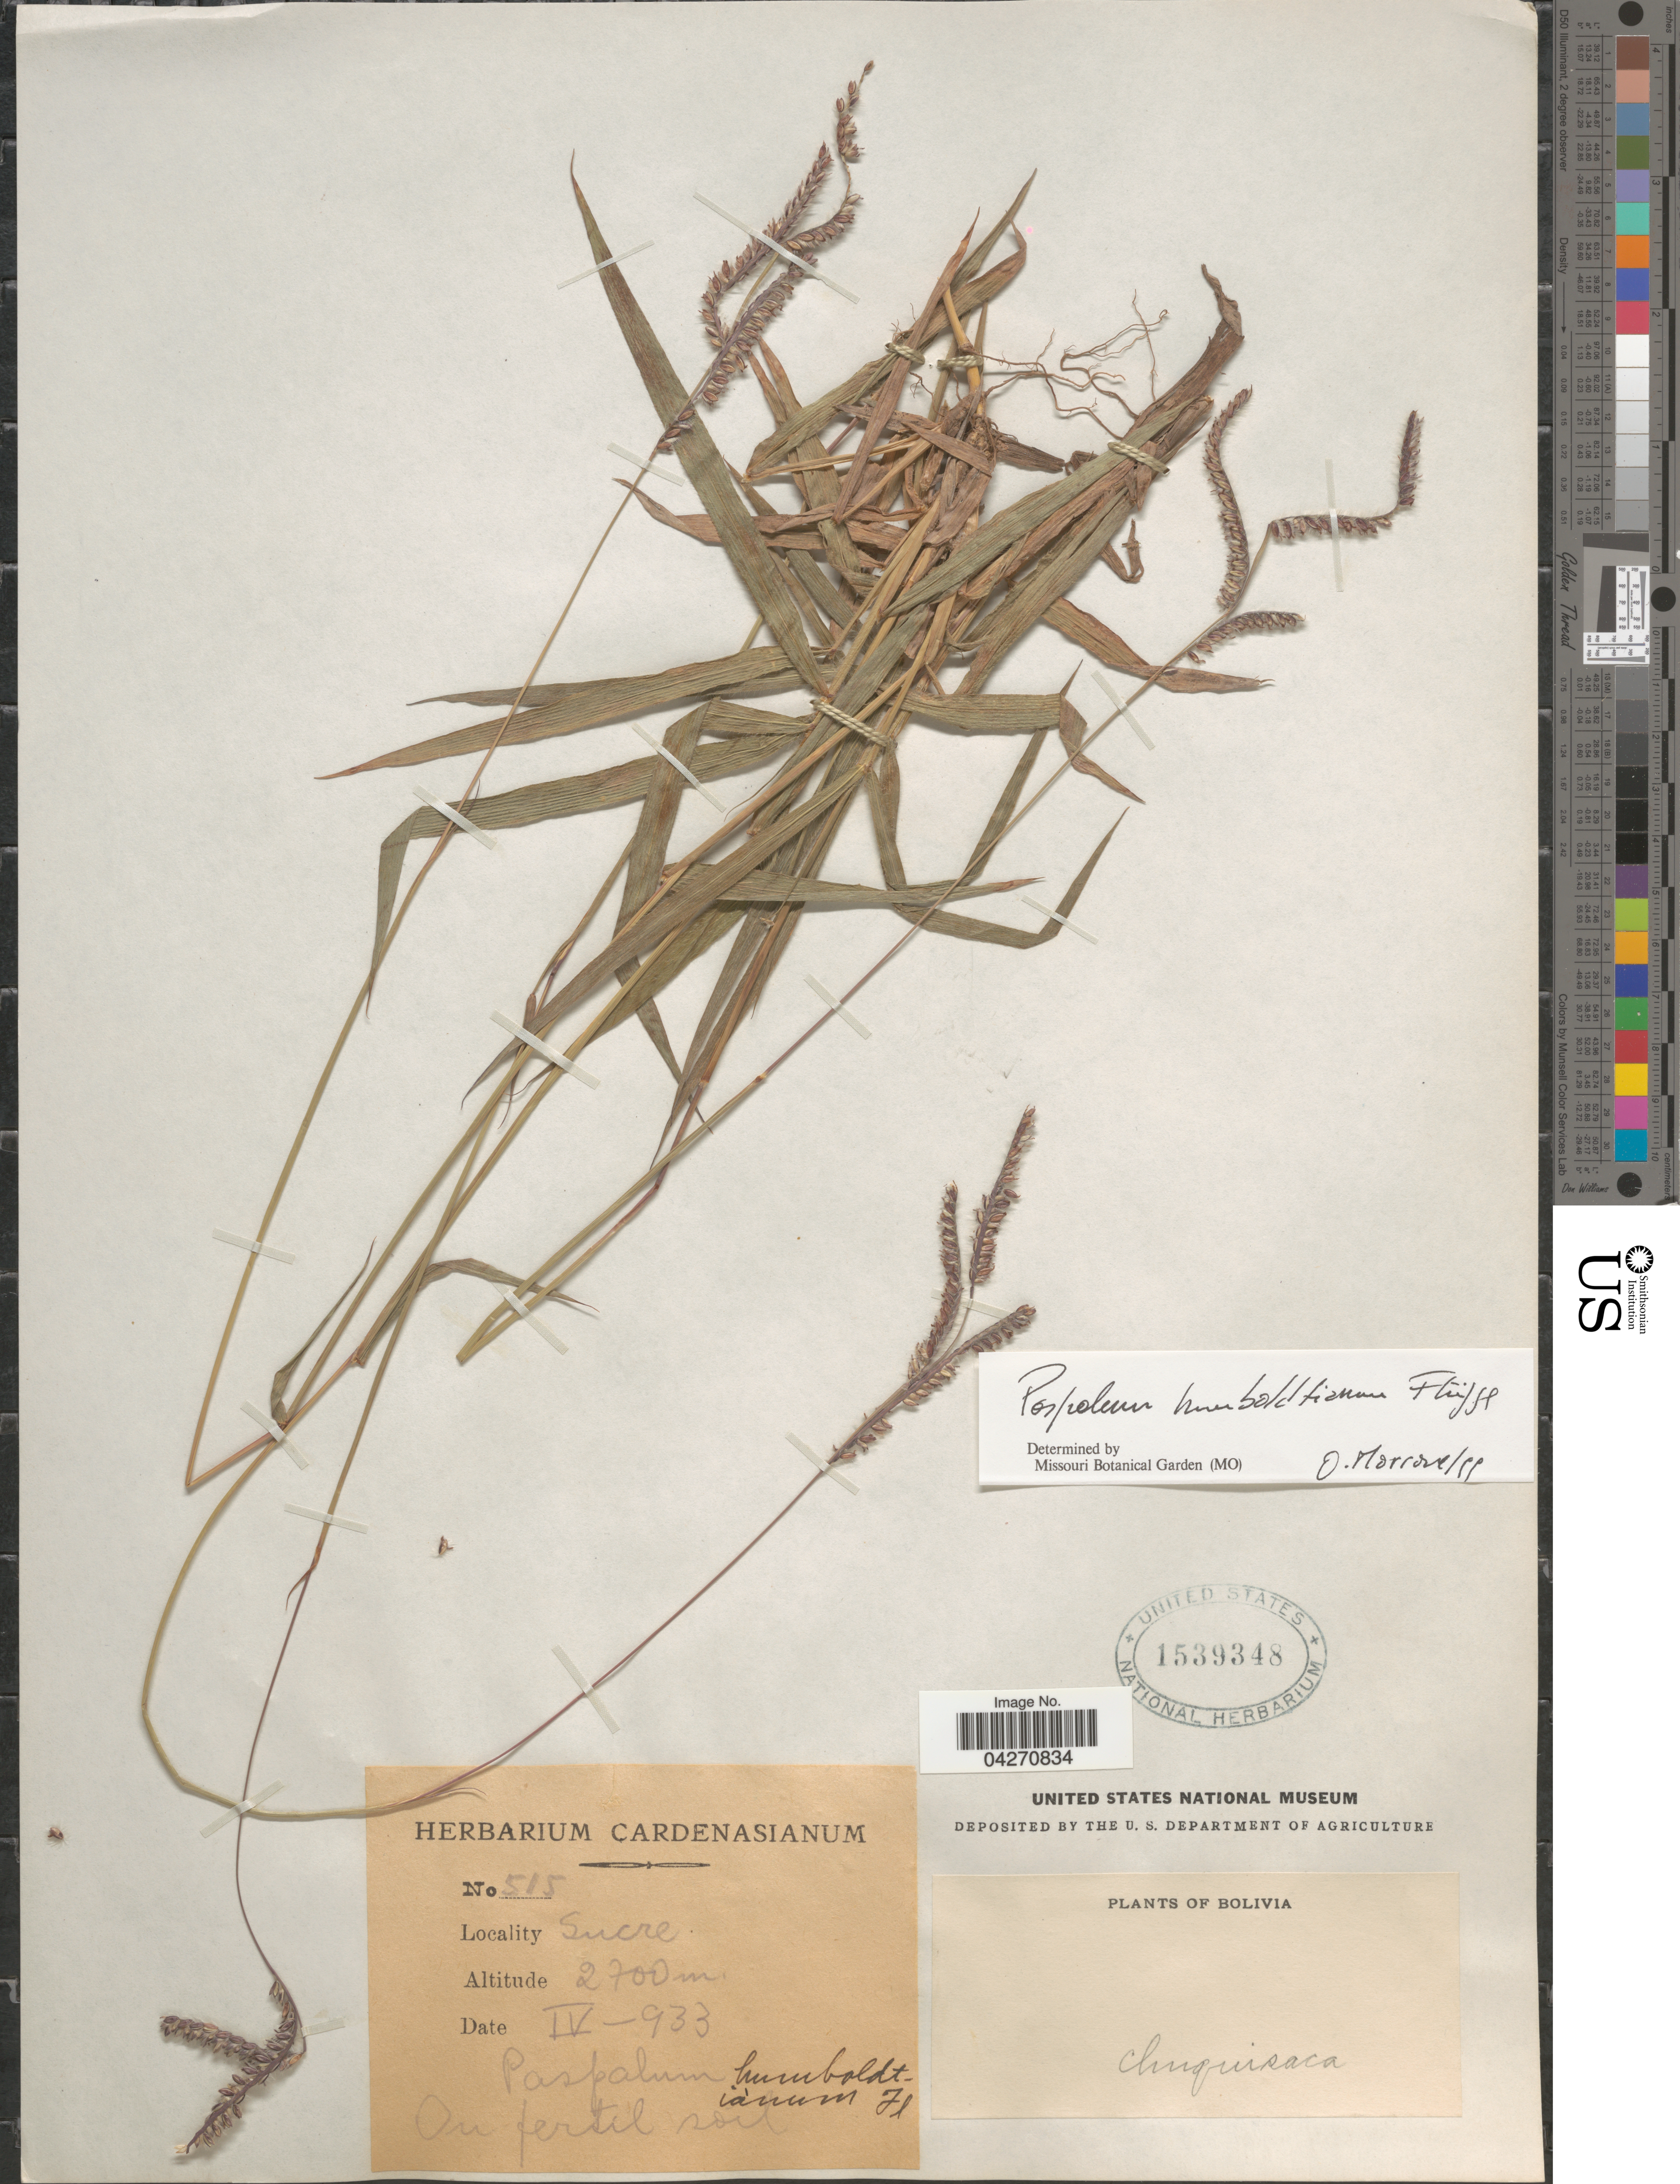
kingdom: Plantae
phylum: Tracheophyta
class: Liliopsida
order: Poales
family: Poaceae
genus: Paspalum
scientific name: Paspalum humboldtianum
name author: Flüggé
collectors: ex herb. Cardenasianum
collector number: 515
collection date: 1933-04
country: Bolivia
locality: Sucre. Chuquisaca.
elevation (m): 2700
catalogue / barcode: US 1539348